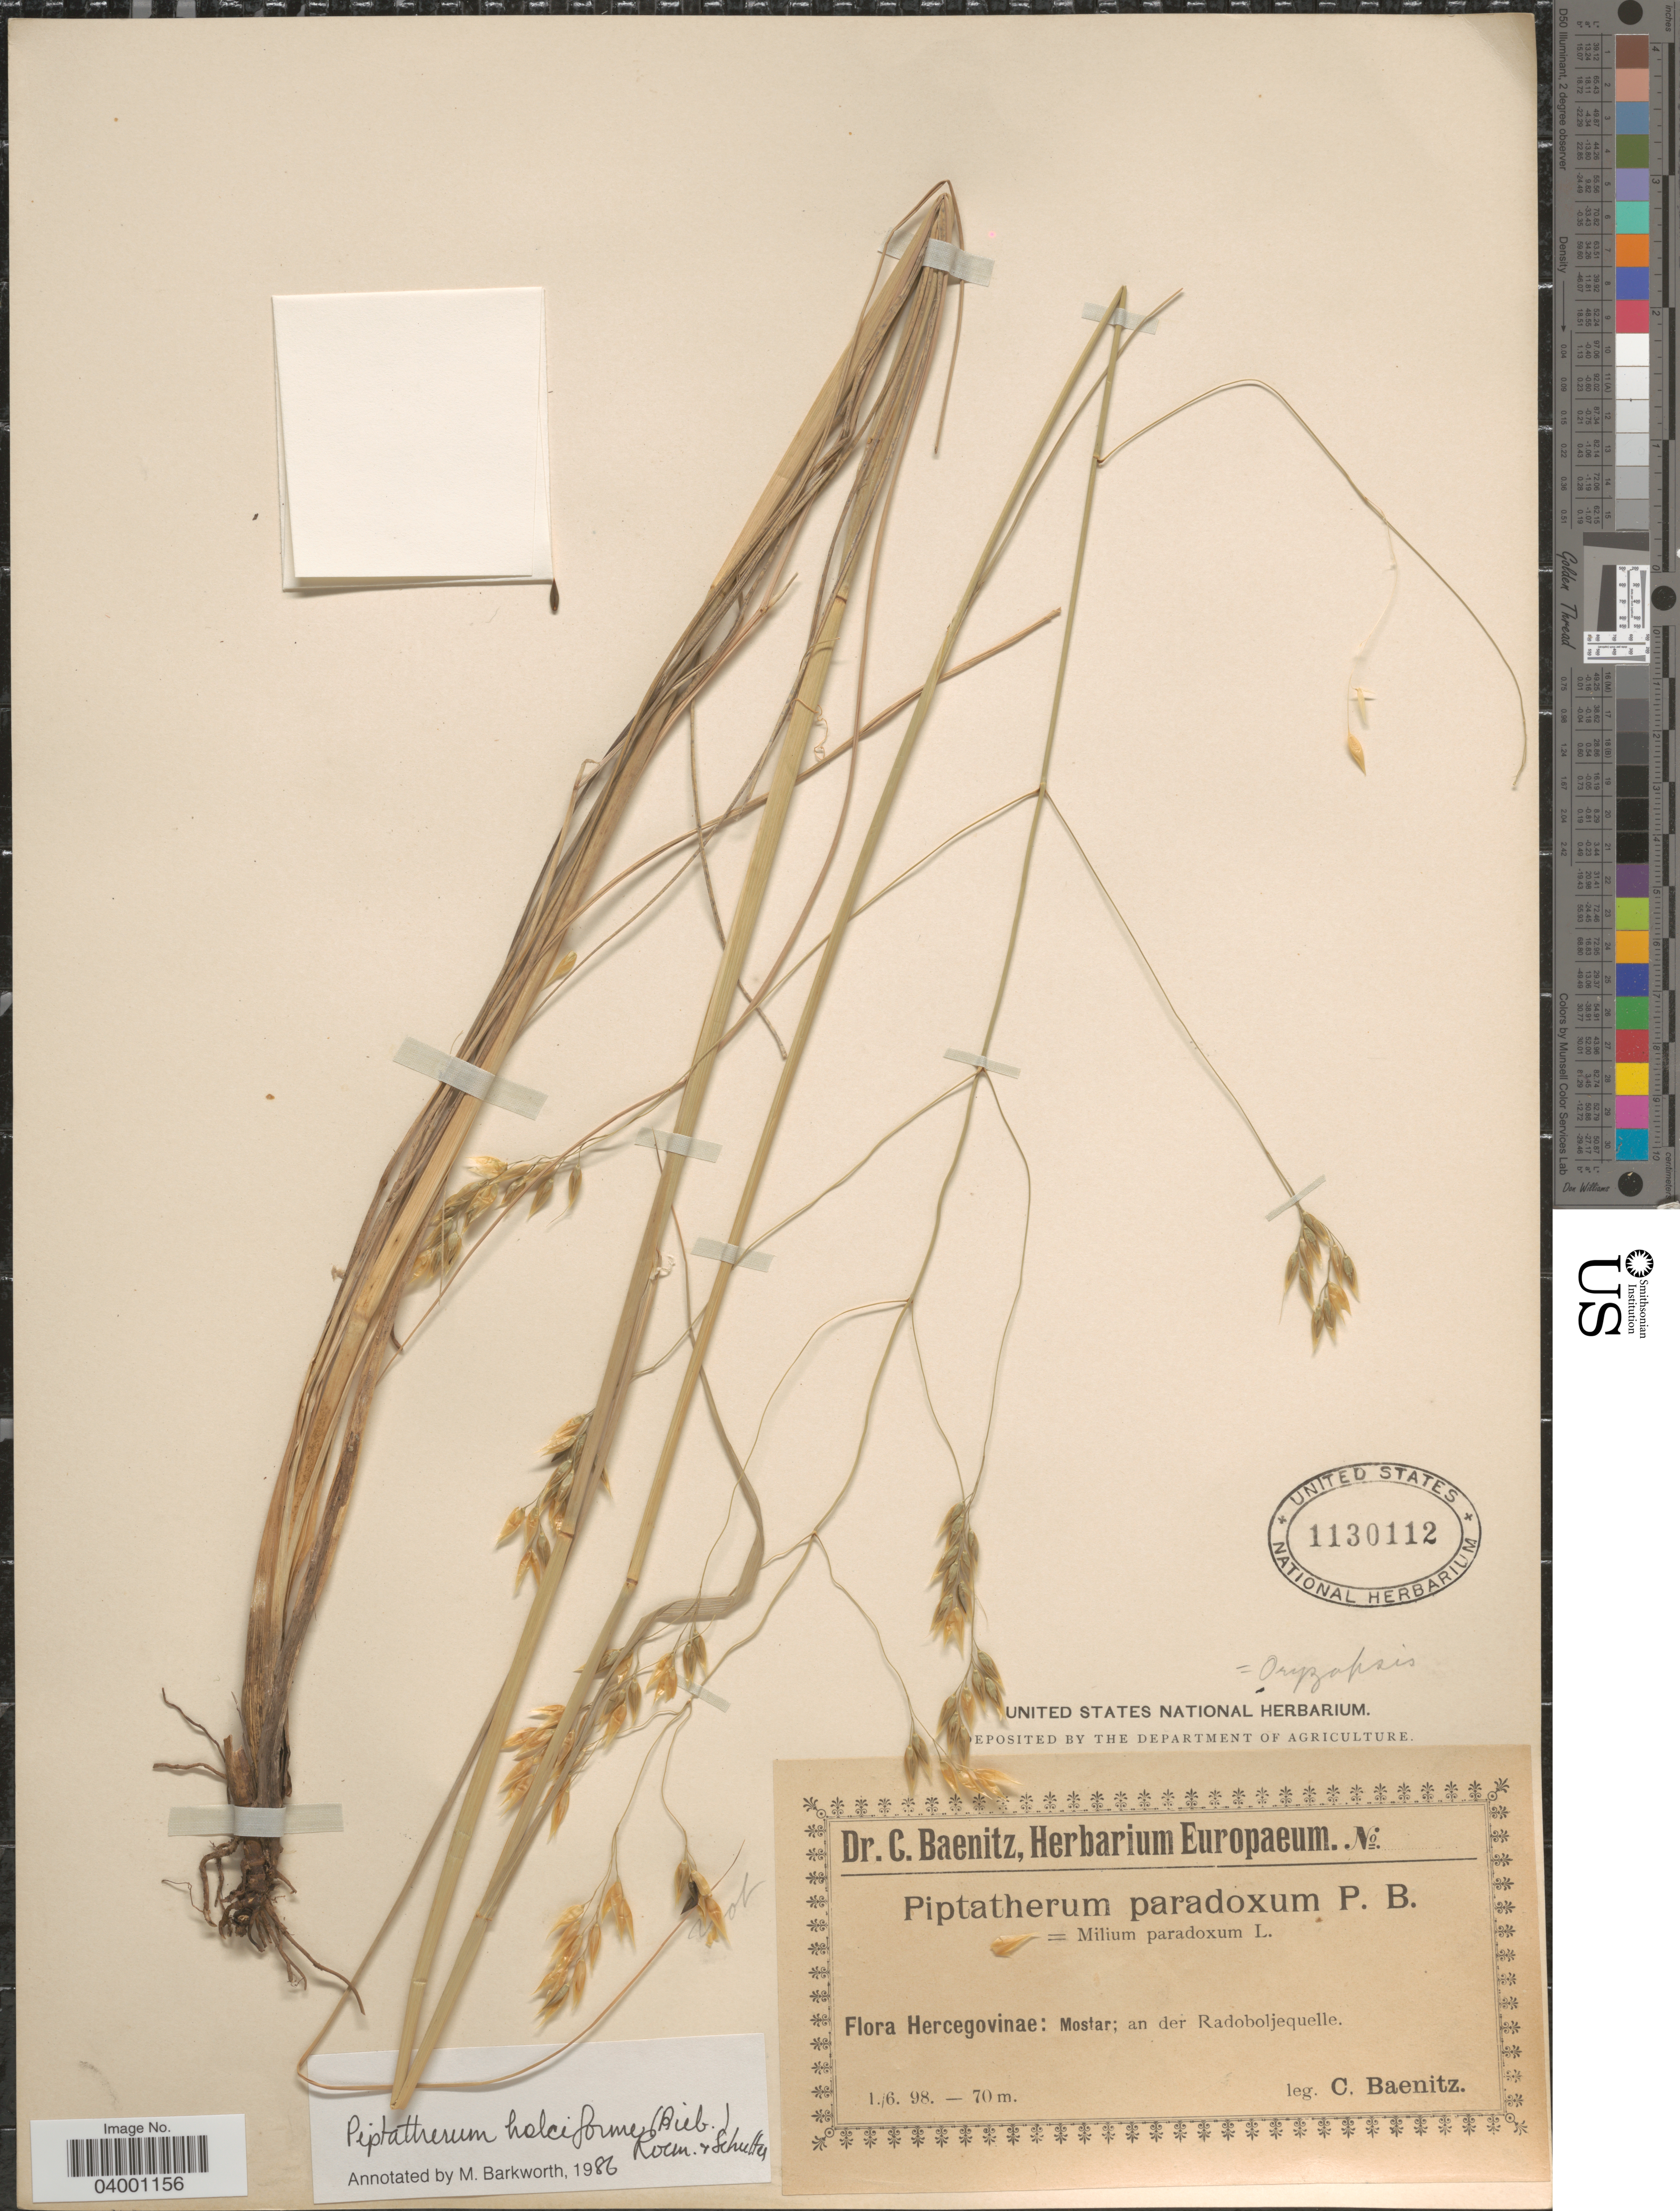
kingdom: Plantae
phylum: Tracheophyta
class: Liliopsida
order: Poales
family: Poaceae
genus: Piptatherum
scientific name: Piptatherum holciforme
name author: (M. Bieb.) Roem. & Schult.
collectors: C. G. Baenitz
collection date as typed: Transcribed d/m/y: 1/6/98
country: Bosnia and Herzegovina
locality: Hercegovinae: Mostar; an der Radoboljequelle.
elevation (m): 70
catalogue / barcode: US 1130112